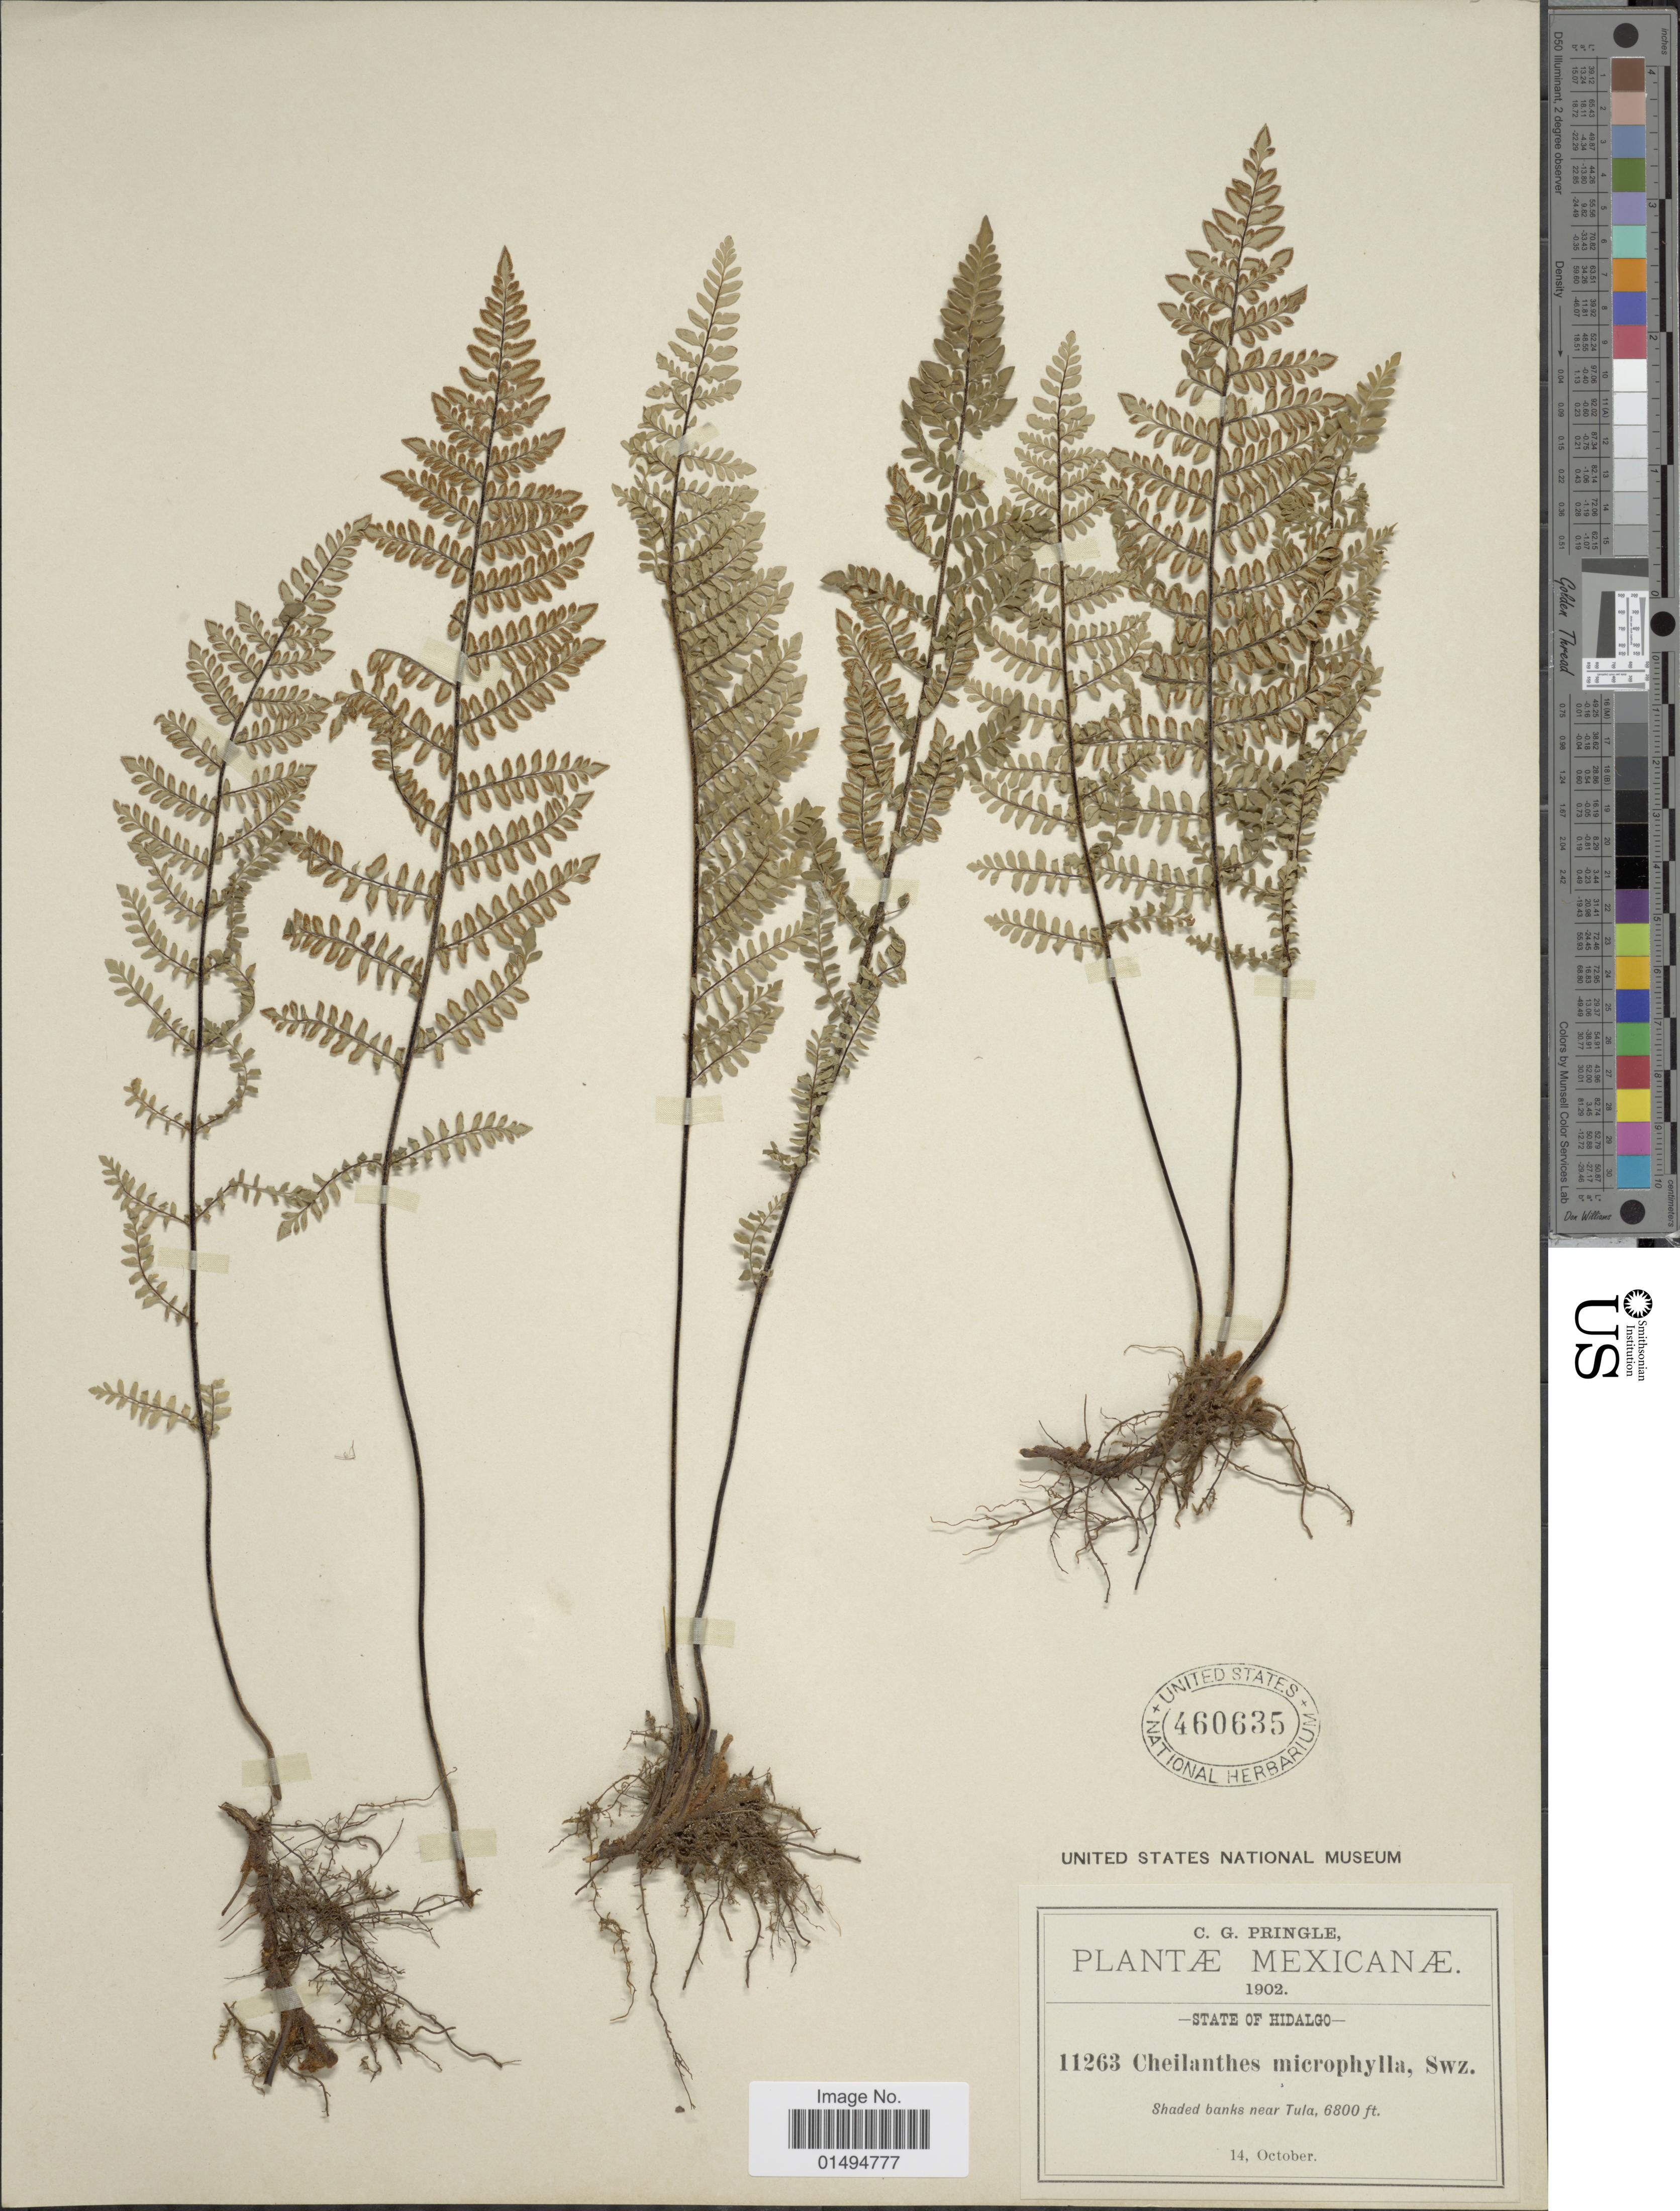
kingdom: Plantae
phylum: Tracheophyta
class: Polypodiopsida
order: Polypodiales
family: Pteridaceae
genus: Myriopteris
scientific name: Myriopteris notholaenoides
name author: (Desv.) Grusz & Windham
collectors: C. G. Pringle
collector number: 11263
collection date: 1902-10-14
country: Mexico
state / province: Hidalgo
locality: Shaded banks near Tula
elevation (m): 2073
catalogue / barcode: US 460635